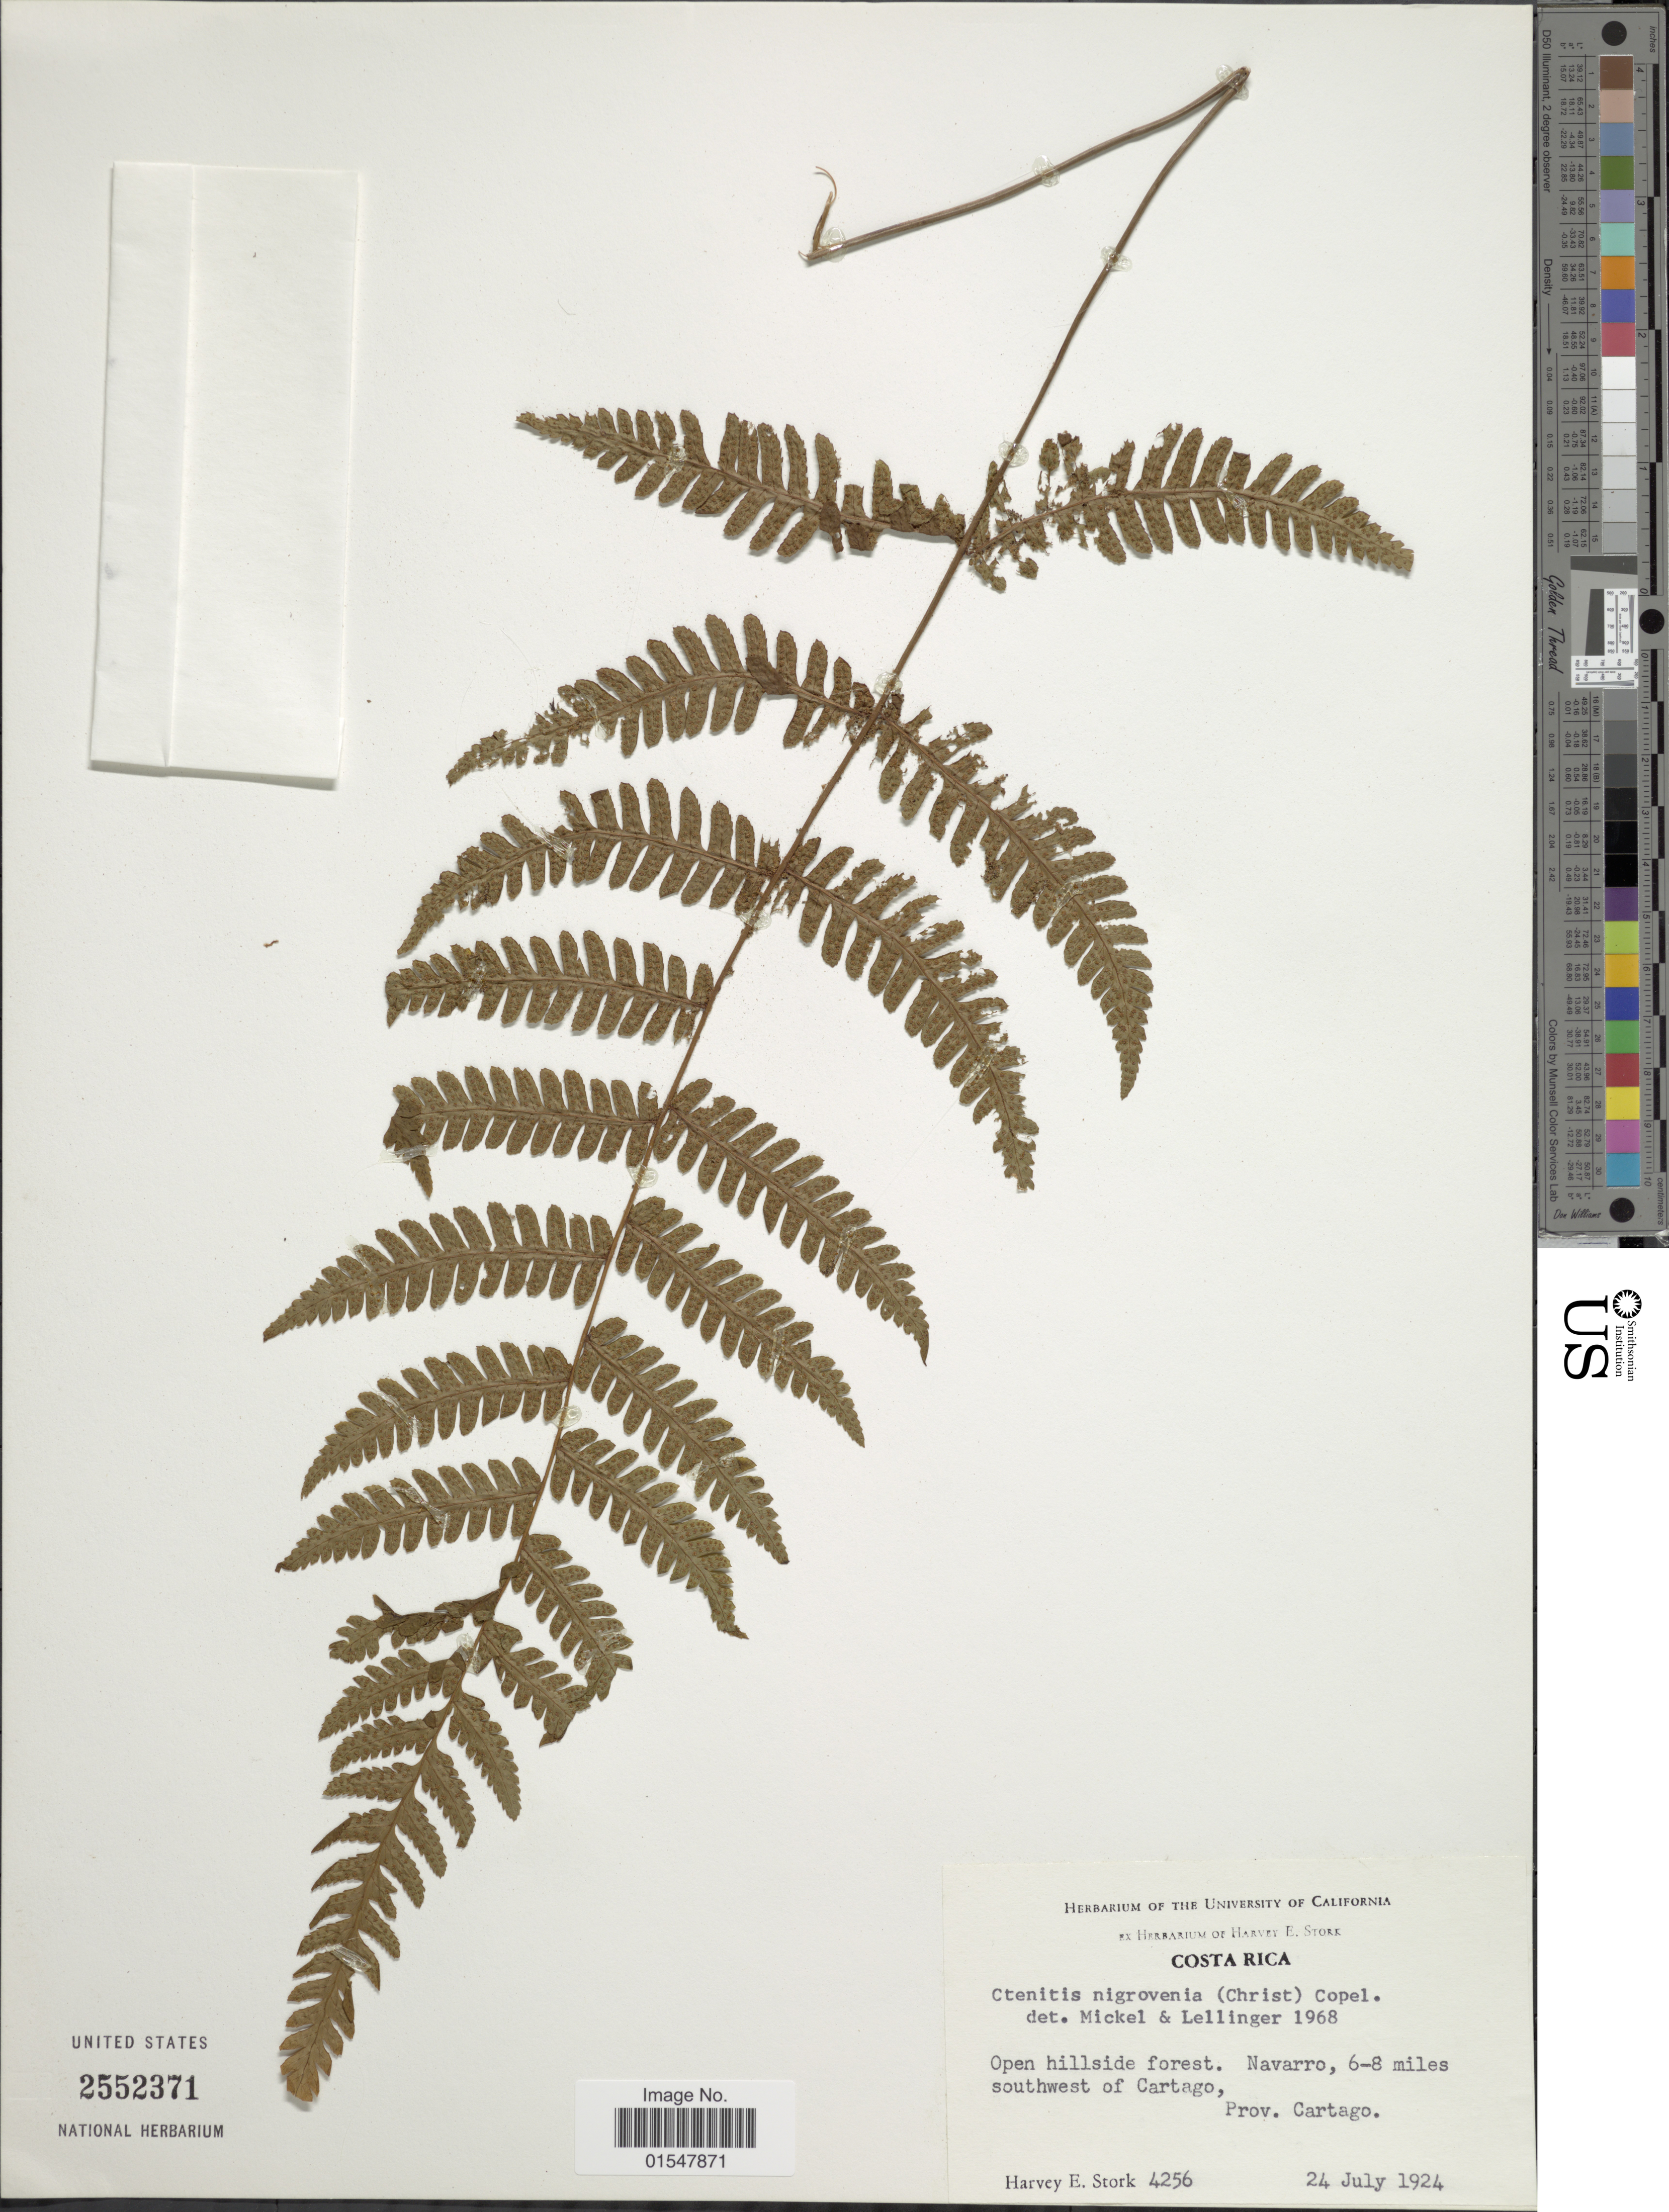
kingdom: Plantae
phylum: Tracheophyta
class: Polypodiopsida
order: Polypodiales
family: Dryopteridaceae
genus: Ctenitis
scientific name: Ctenitis nigrovenia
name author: (Christ) Copel.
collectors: H. E. Stork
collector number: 4256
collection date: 1924-07-24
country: Costa Rica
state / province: Cartago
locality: Costa Rica, Open hillside forest, navarro, 6-8 miles southwest of Cartago, Prov. Cartago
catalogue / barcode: US 2552371